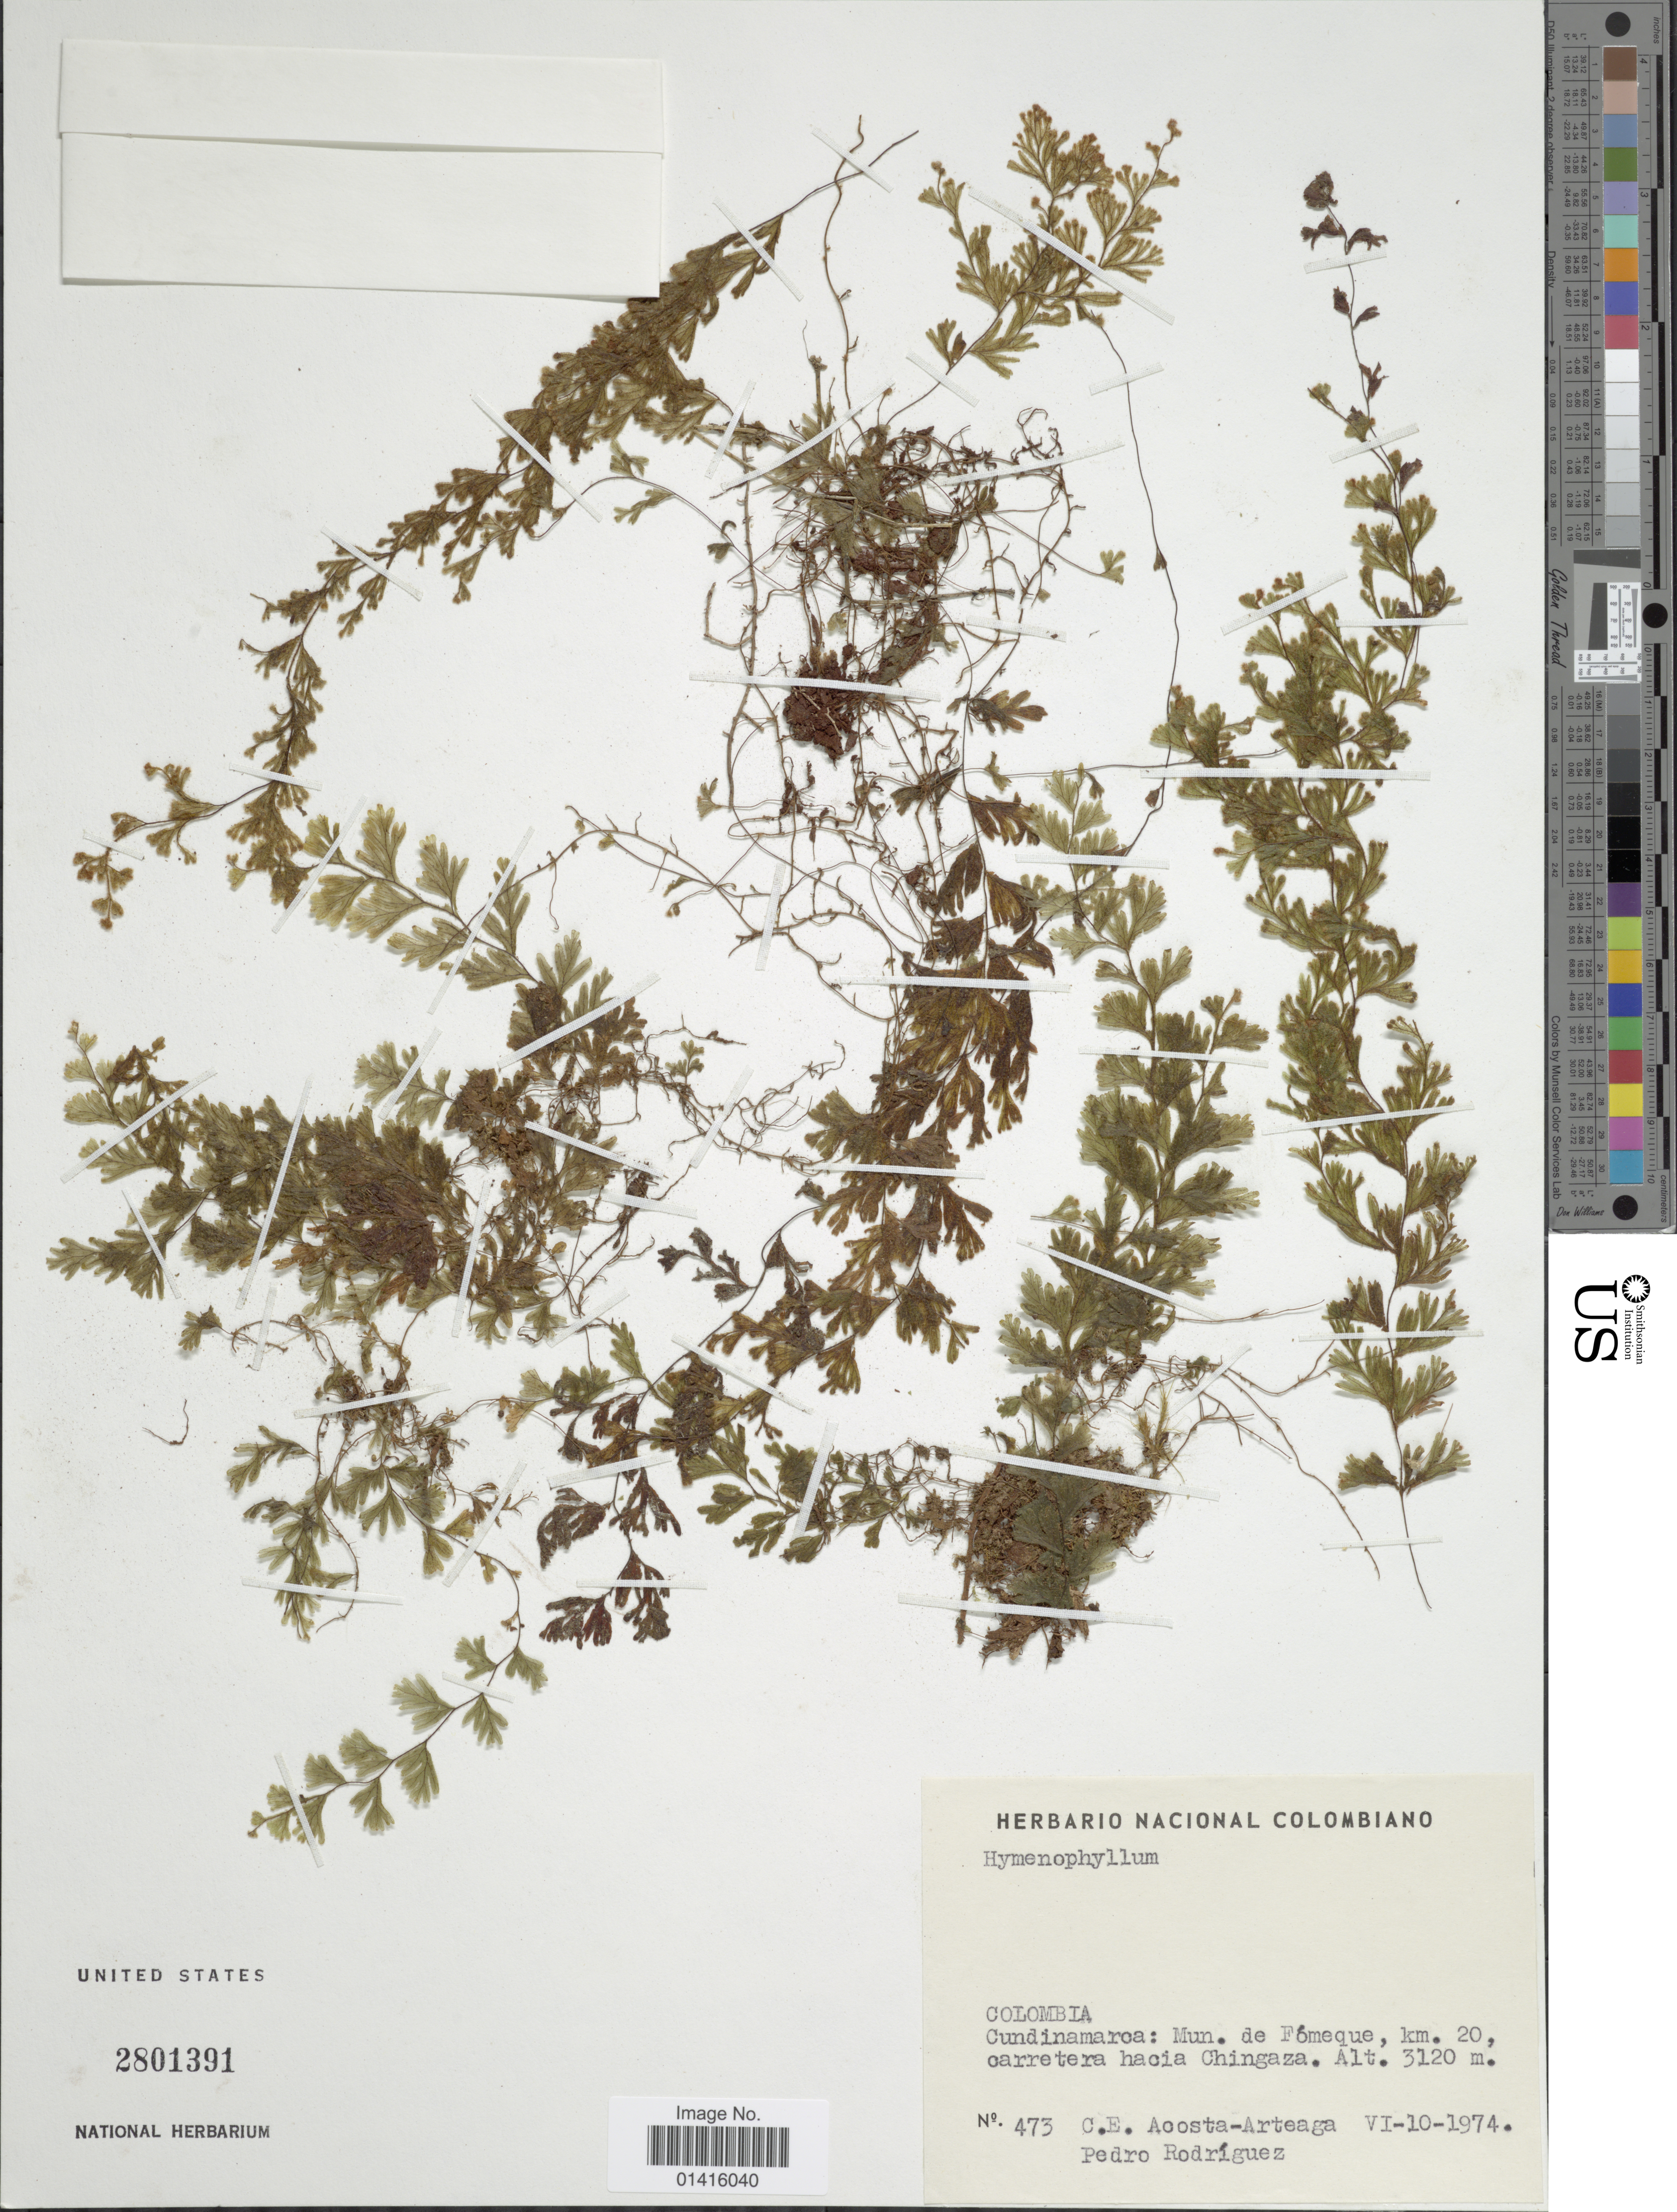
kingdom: Plantae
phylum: Tracheophyta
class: Polypodiopsida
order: Hymenophyllales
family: Hymenophyllaceae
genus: Hymenophyllum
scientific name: Hymenophyllum elegantulum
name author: Bosch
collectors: C. E. Acosta-Arteaga & P. Rodríguez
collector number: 473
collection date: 1974-06-10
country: Colombia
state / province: Cundinamarca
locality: Colombia, Cundinamarca: Mun. de Fómeque, km 20, carretera hacia Chingaza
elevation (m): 3120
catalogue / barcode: US 20801391